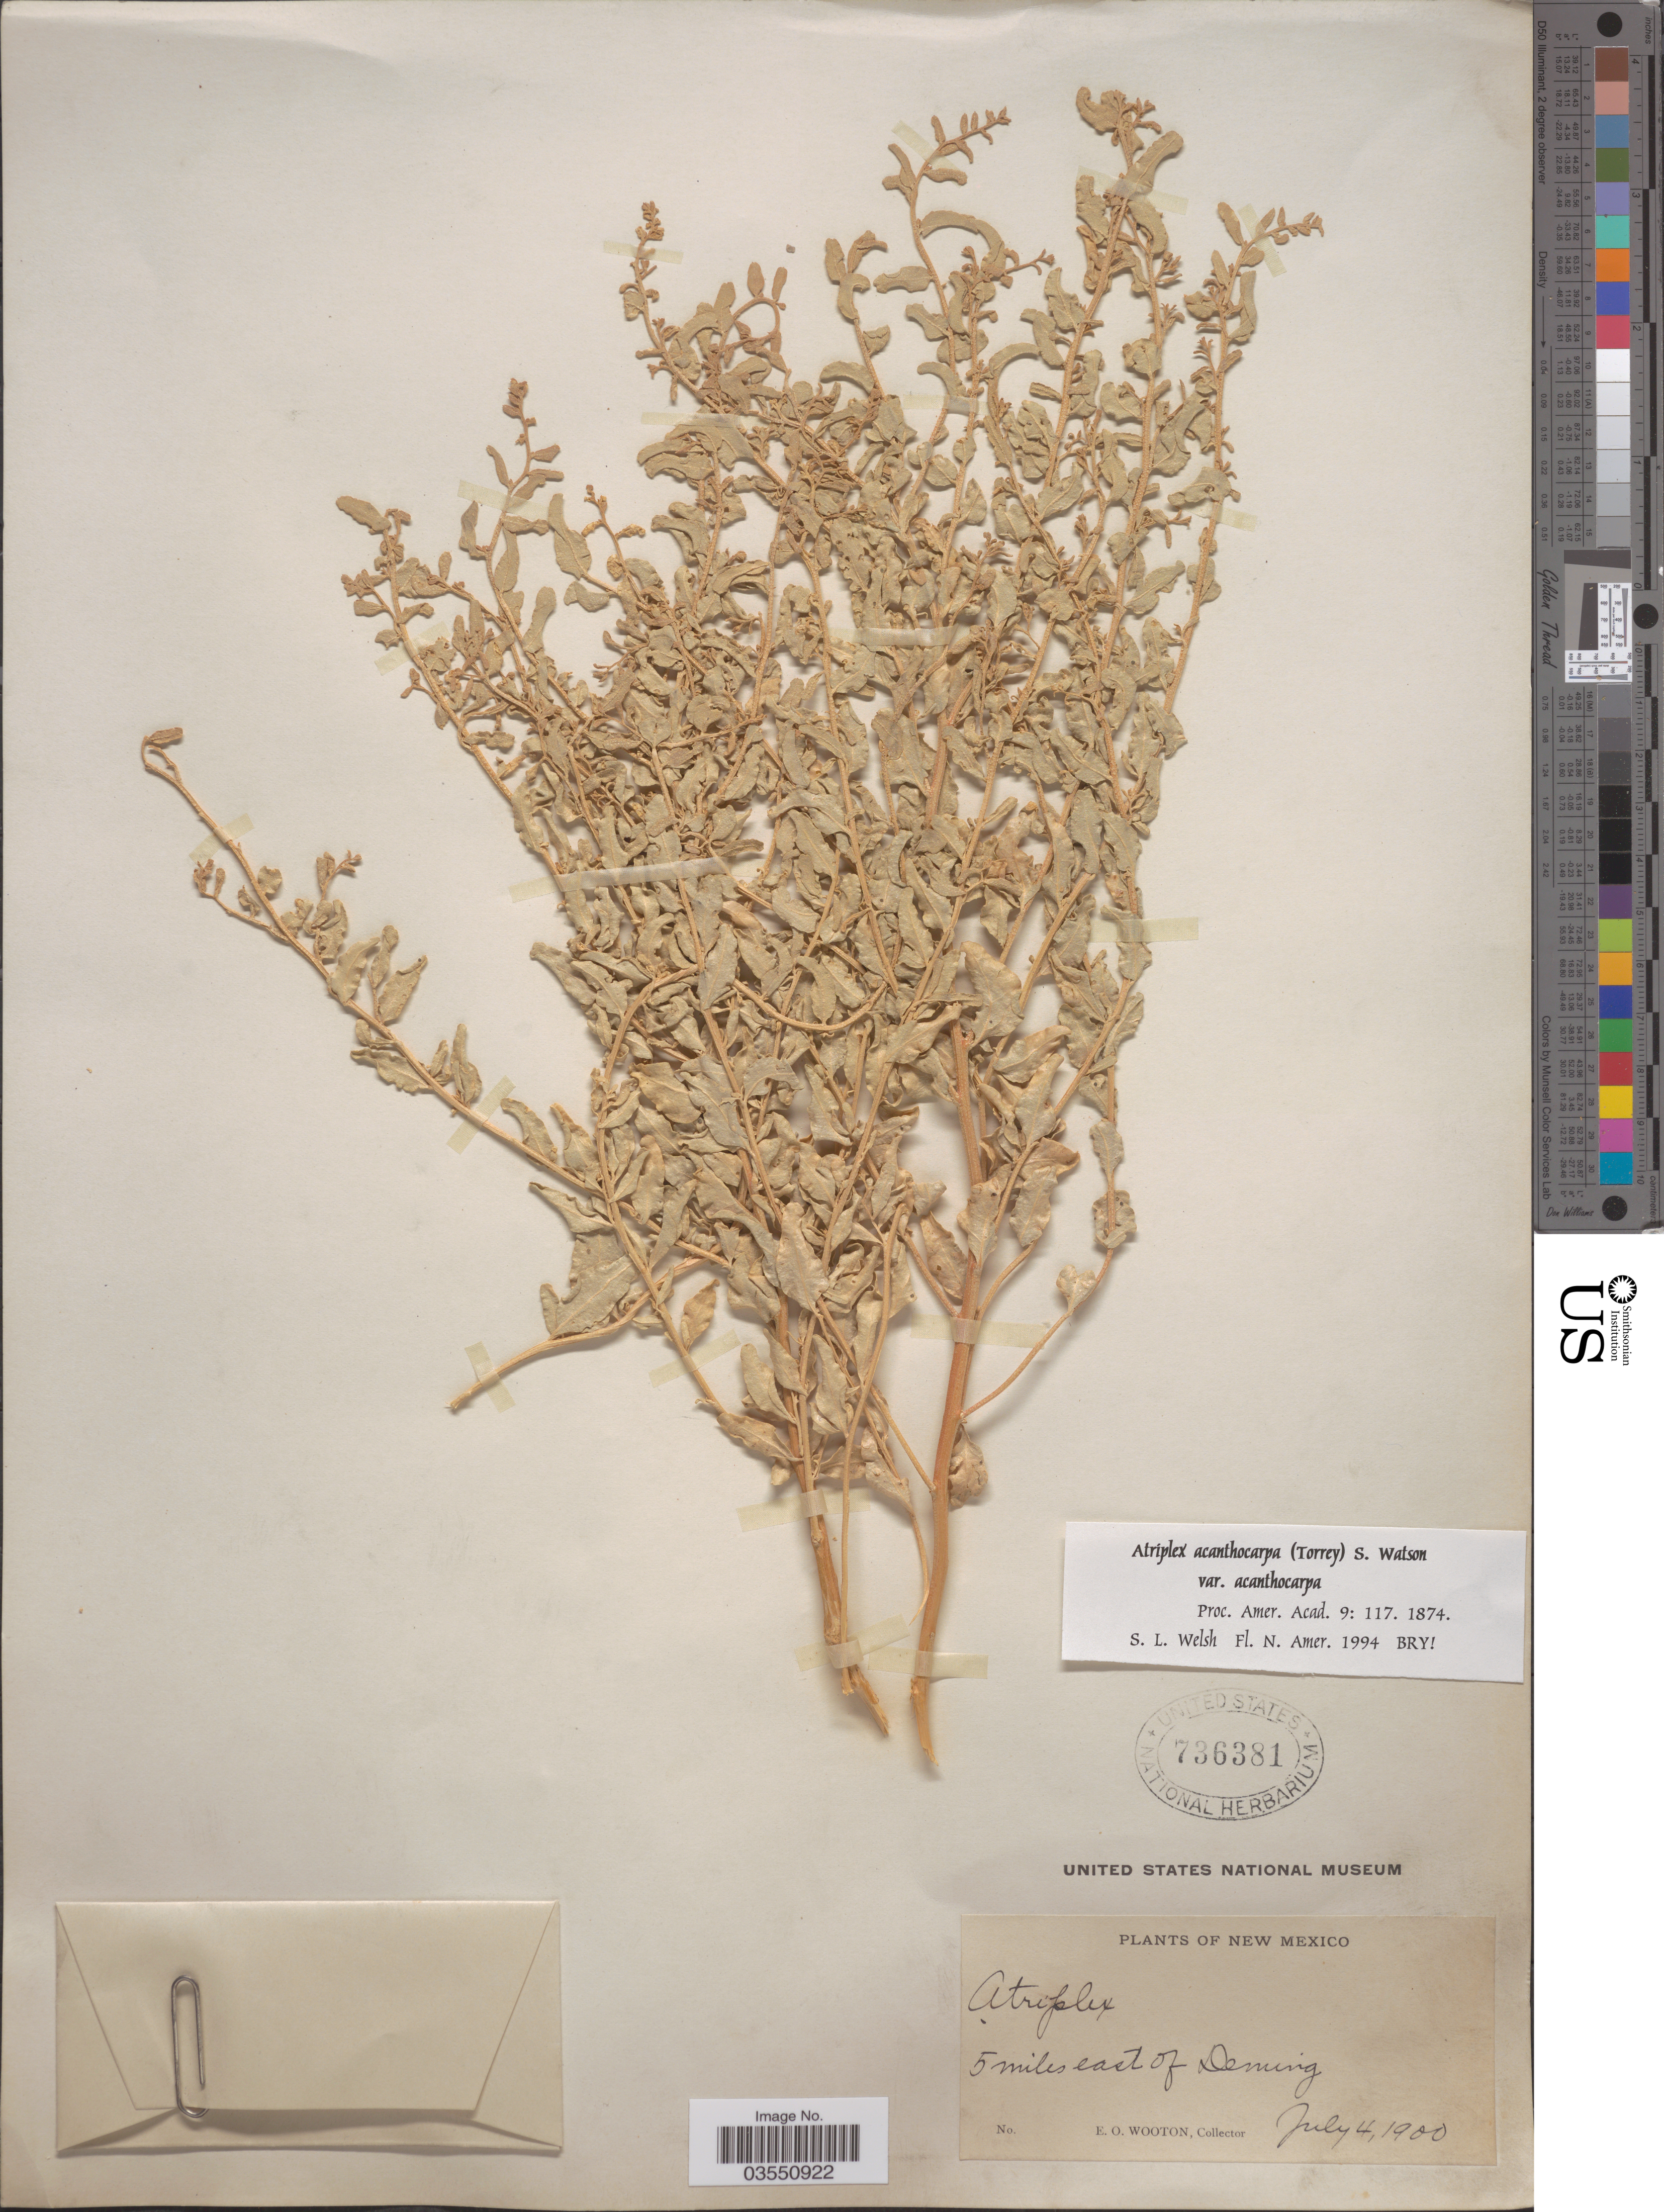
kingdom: Plantae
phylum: Tracheophyta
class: Magnoliopsida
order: Caryophyllales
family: Amaranthaceae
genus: Atriplex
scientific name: Atriplex acanthocarpa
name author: (Torr.) S. Watson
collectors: E. O. Wooton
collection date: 1900-07-04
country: United States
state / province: New Mexico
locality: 5 miles east of Deming.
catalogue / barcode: US 736381